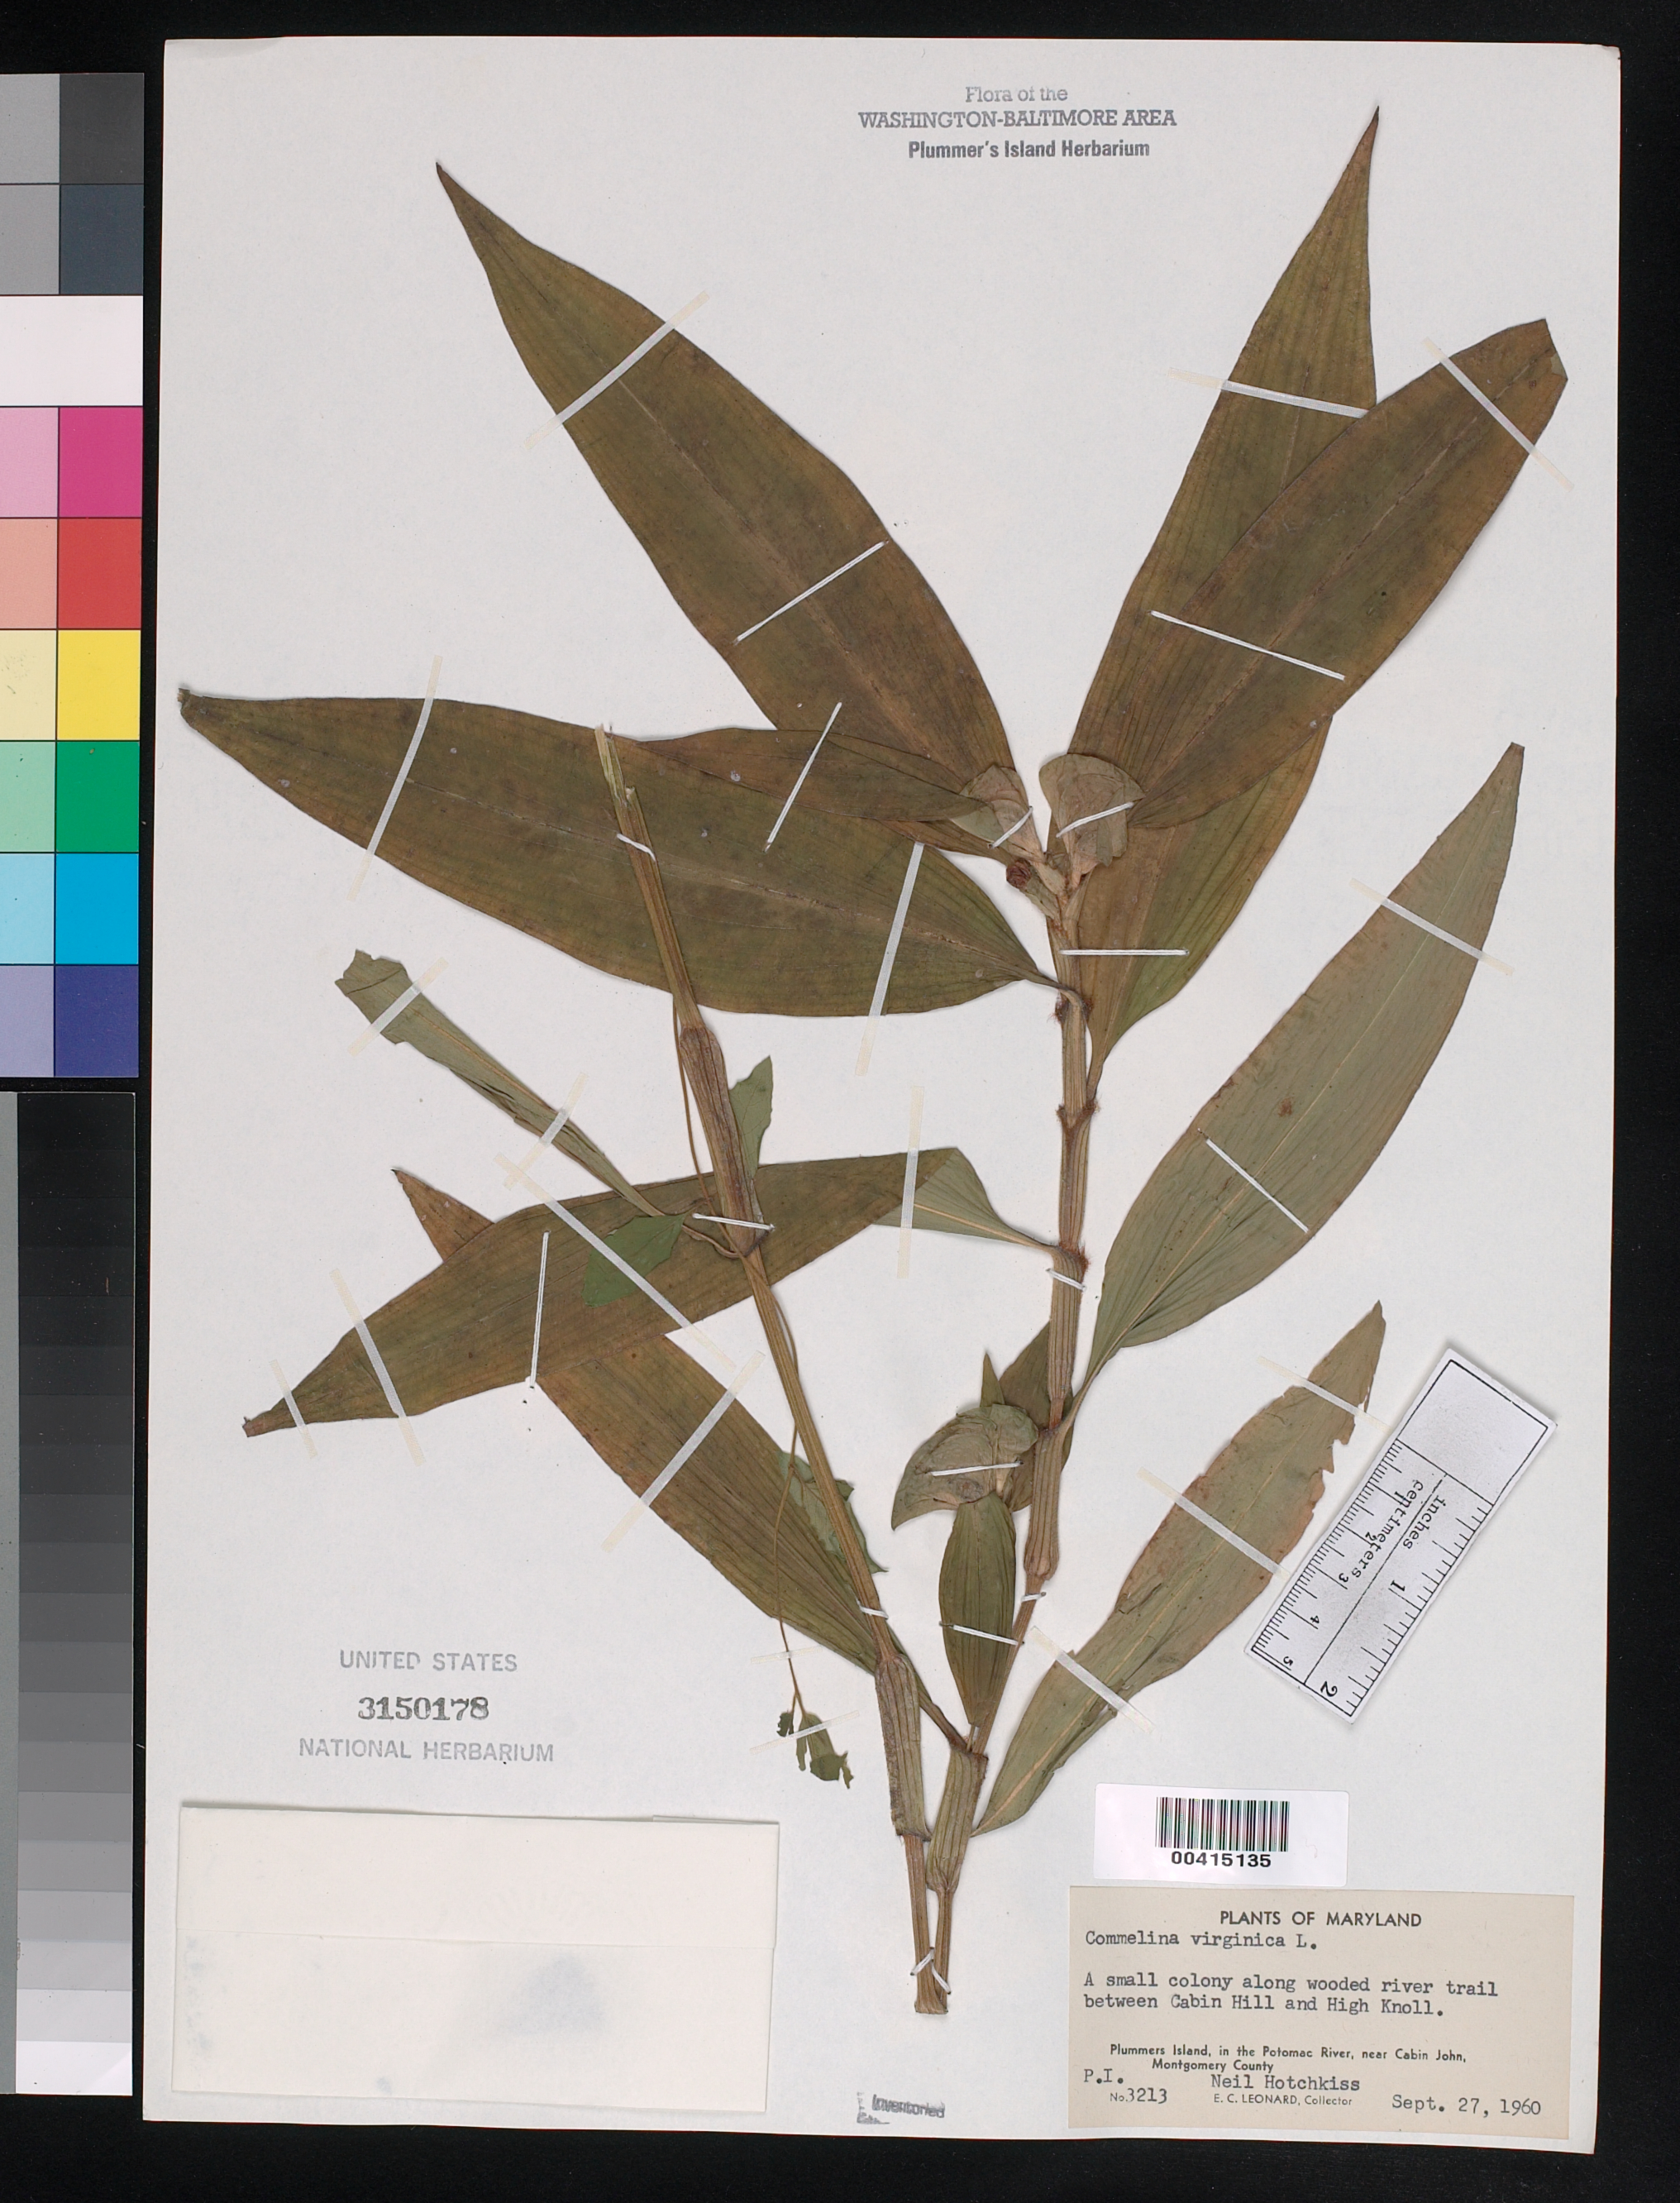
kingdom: Plantae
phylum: Tracheophyta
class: Liliopsida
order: Commelinales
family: Commelinaceae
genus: Commelina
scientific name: Commelina virginica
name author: L.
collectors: E. C. Leonard & N. Hotchkiss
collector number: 3213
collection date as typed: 27 Sep 1960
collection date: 1960-09-27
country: United States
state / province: Maryland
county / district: Montgomery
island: Plummers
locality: Plummer's Island; river trail between Cabin Hill and High knoll C. & O. Canal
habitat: Wooded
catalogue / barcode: US 3150178